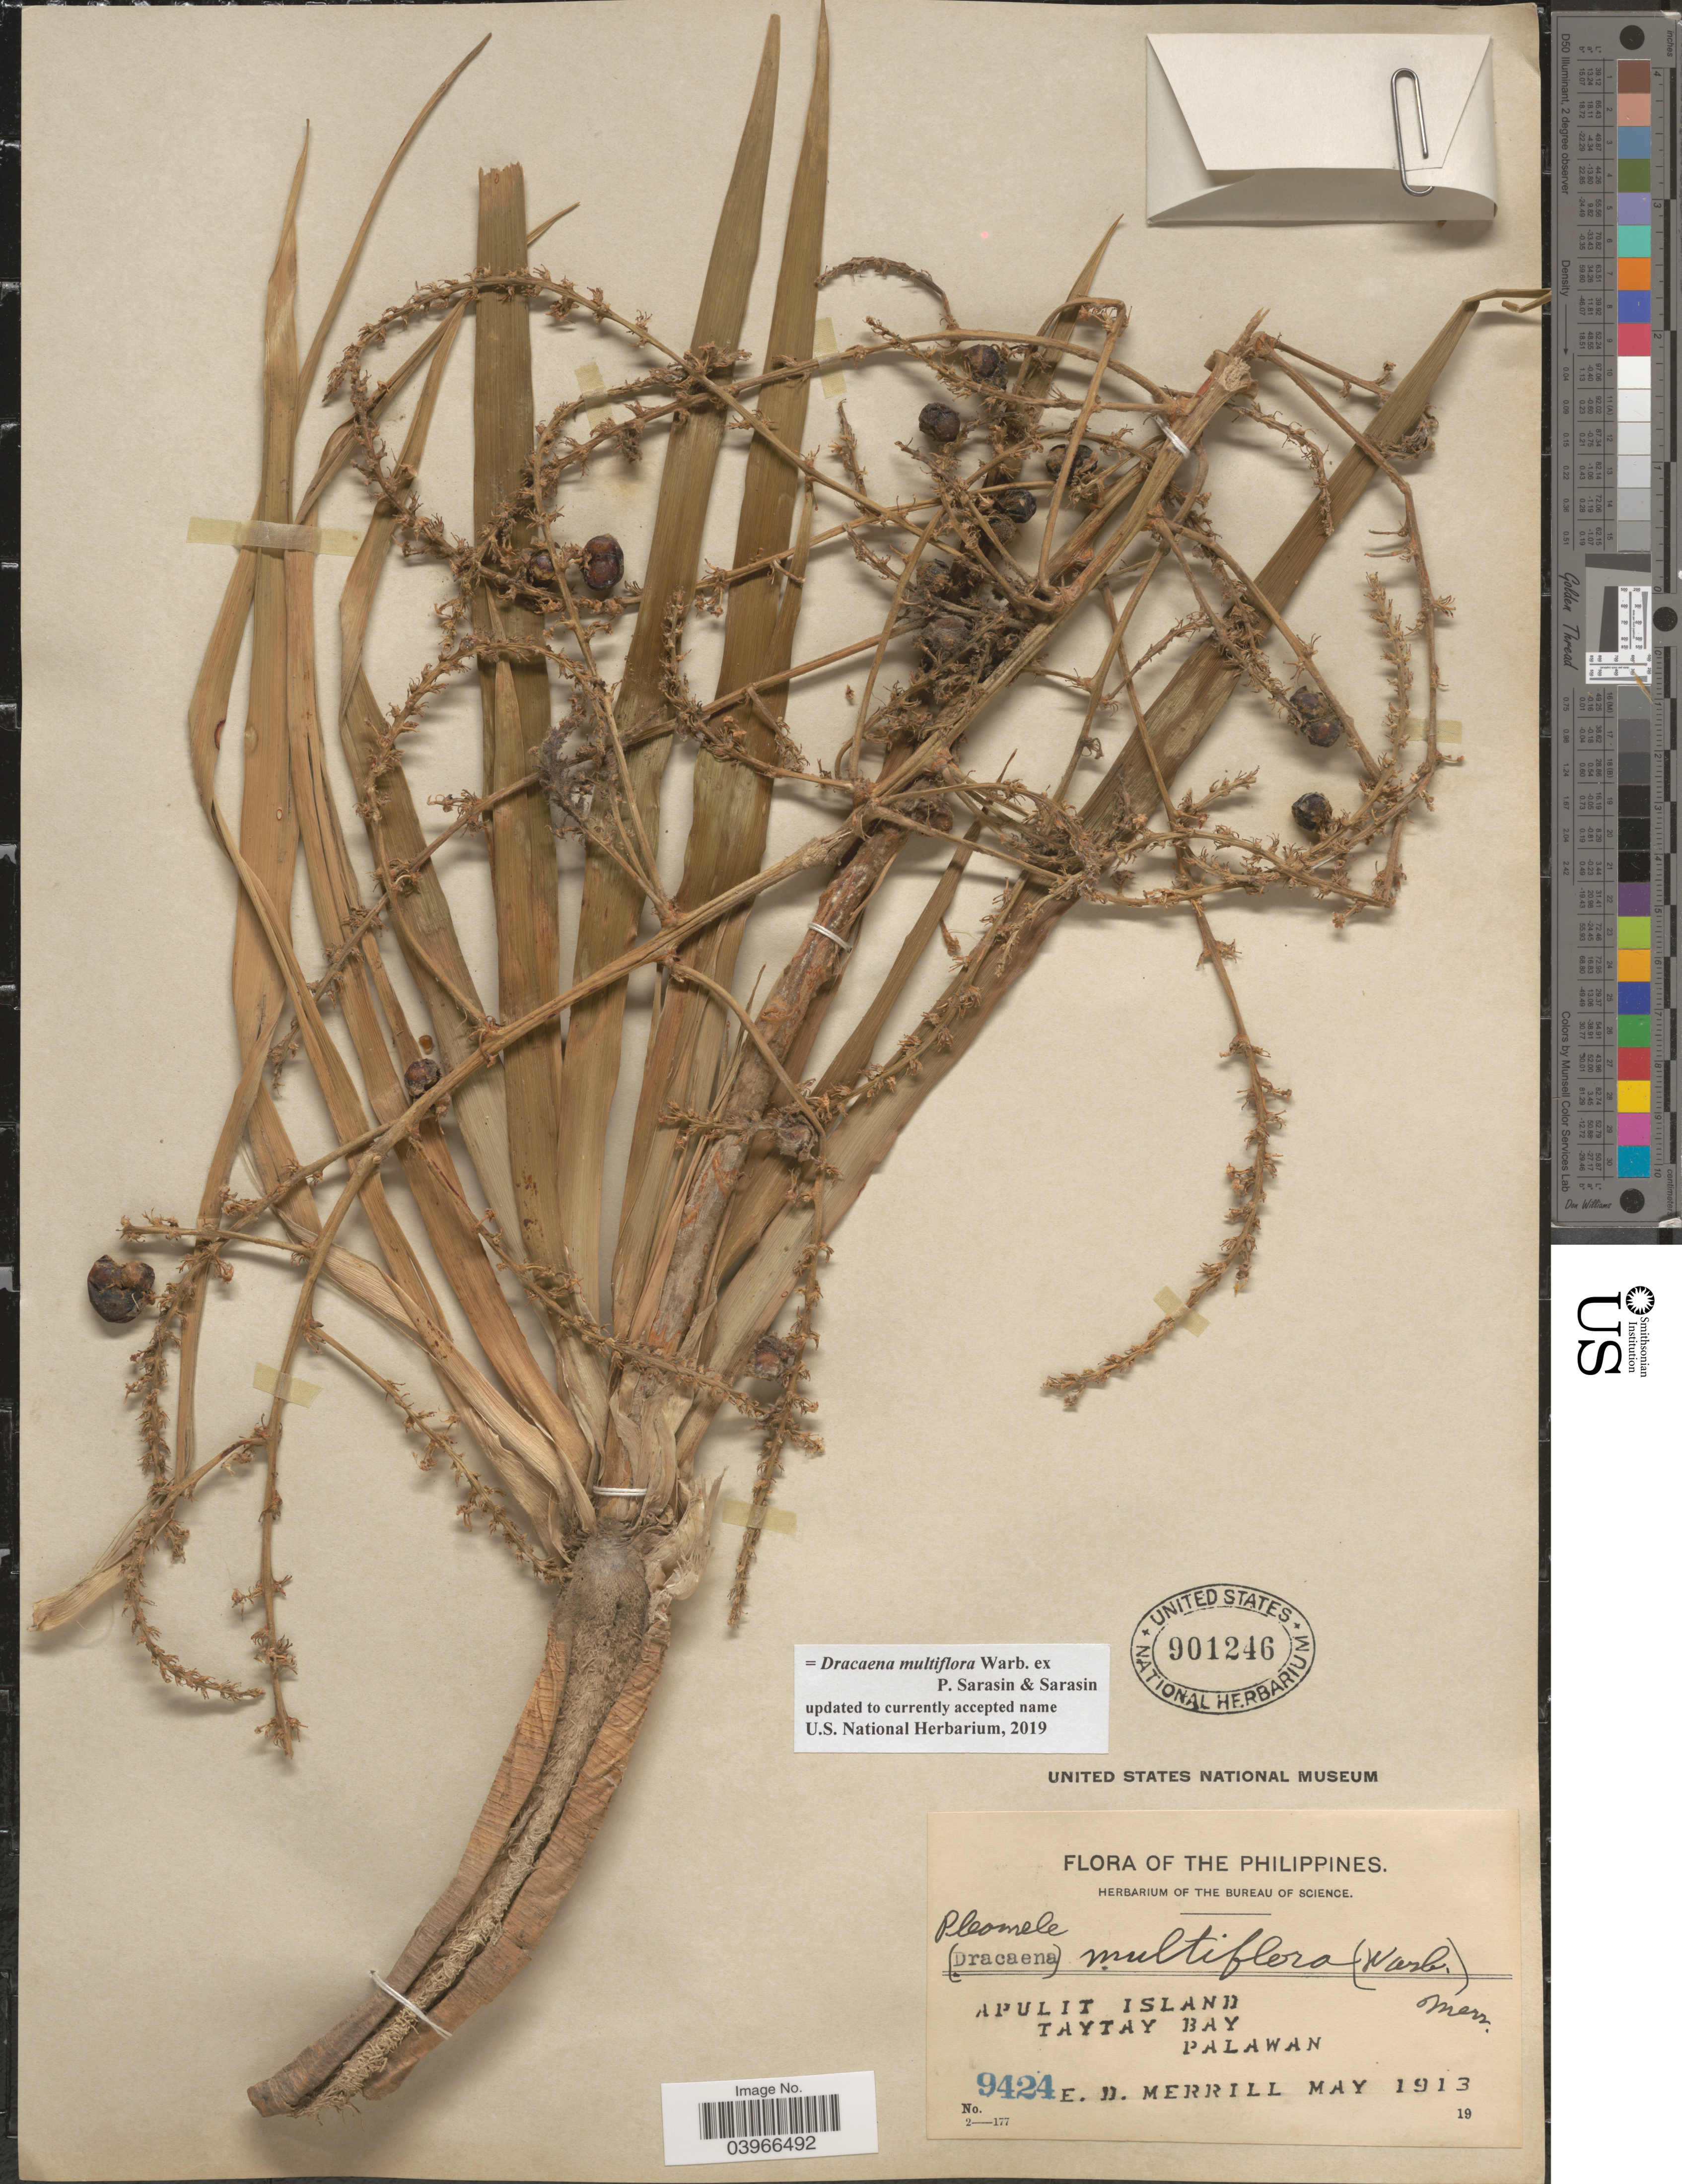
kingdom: Plantae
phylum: Tracheophyta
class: Liliopsida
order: Asparagales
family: Asparagaceae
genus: Dracaena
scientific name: Dracaena multiflora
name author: Warb. ex Sarasin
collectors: E. D. Merrill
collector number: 9424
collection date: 1913-05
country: Philippines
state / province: Mimaropa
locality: Apulit Island. Taytay Bay. Palawan.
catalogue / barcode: US 901246